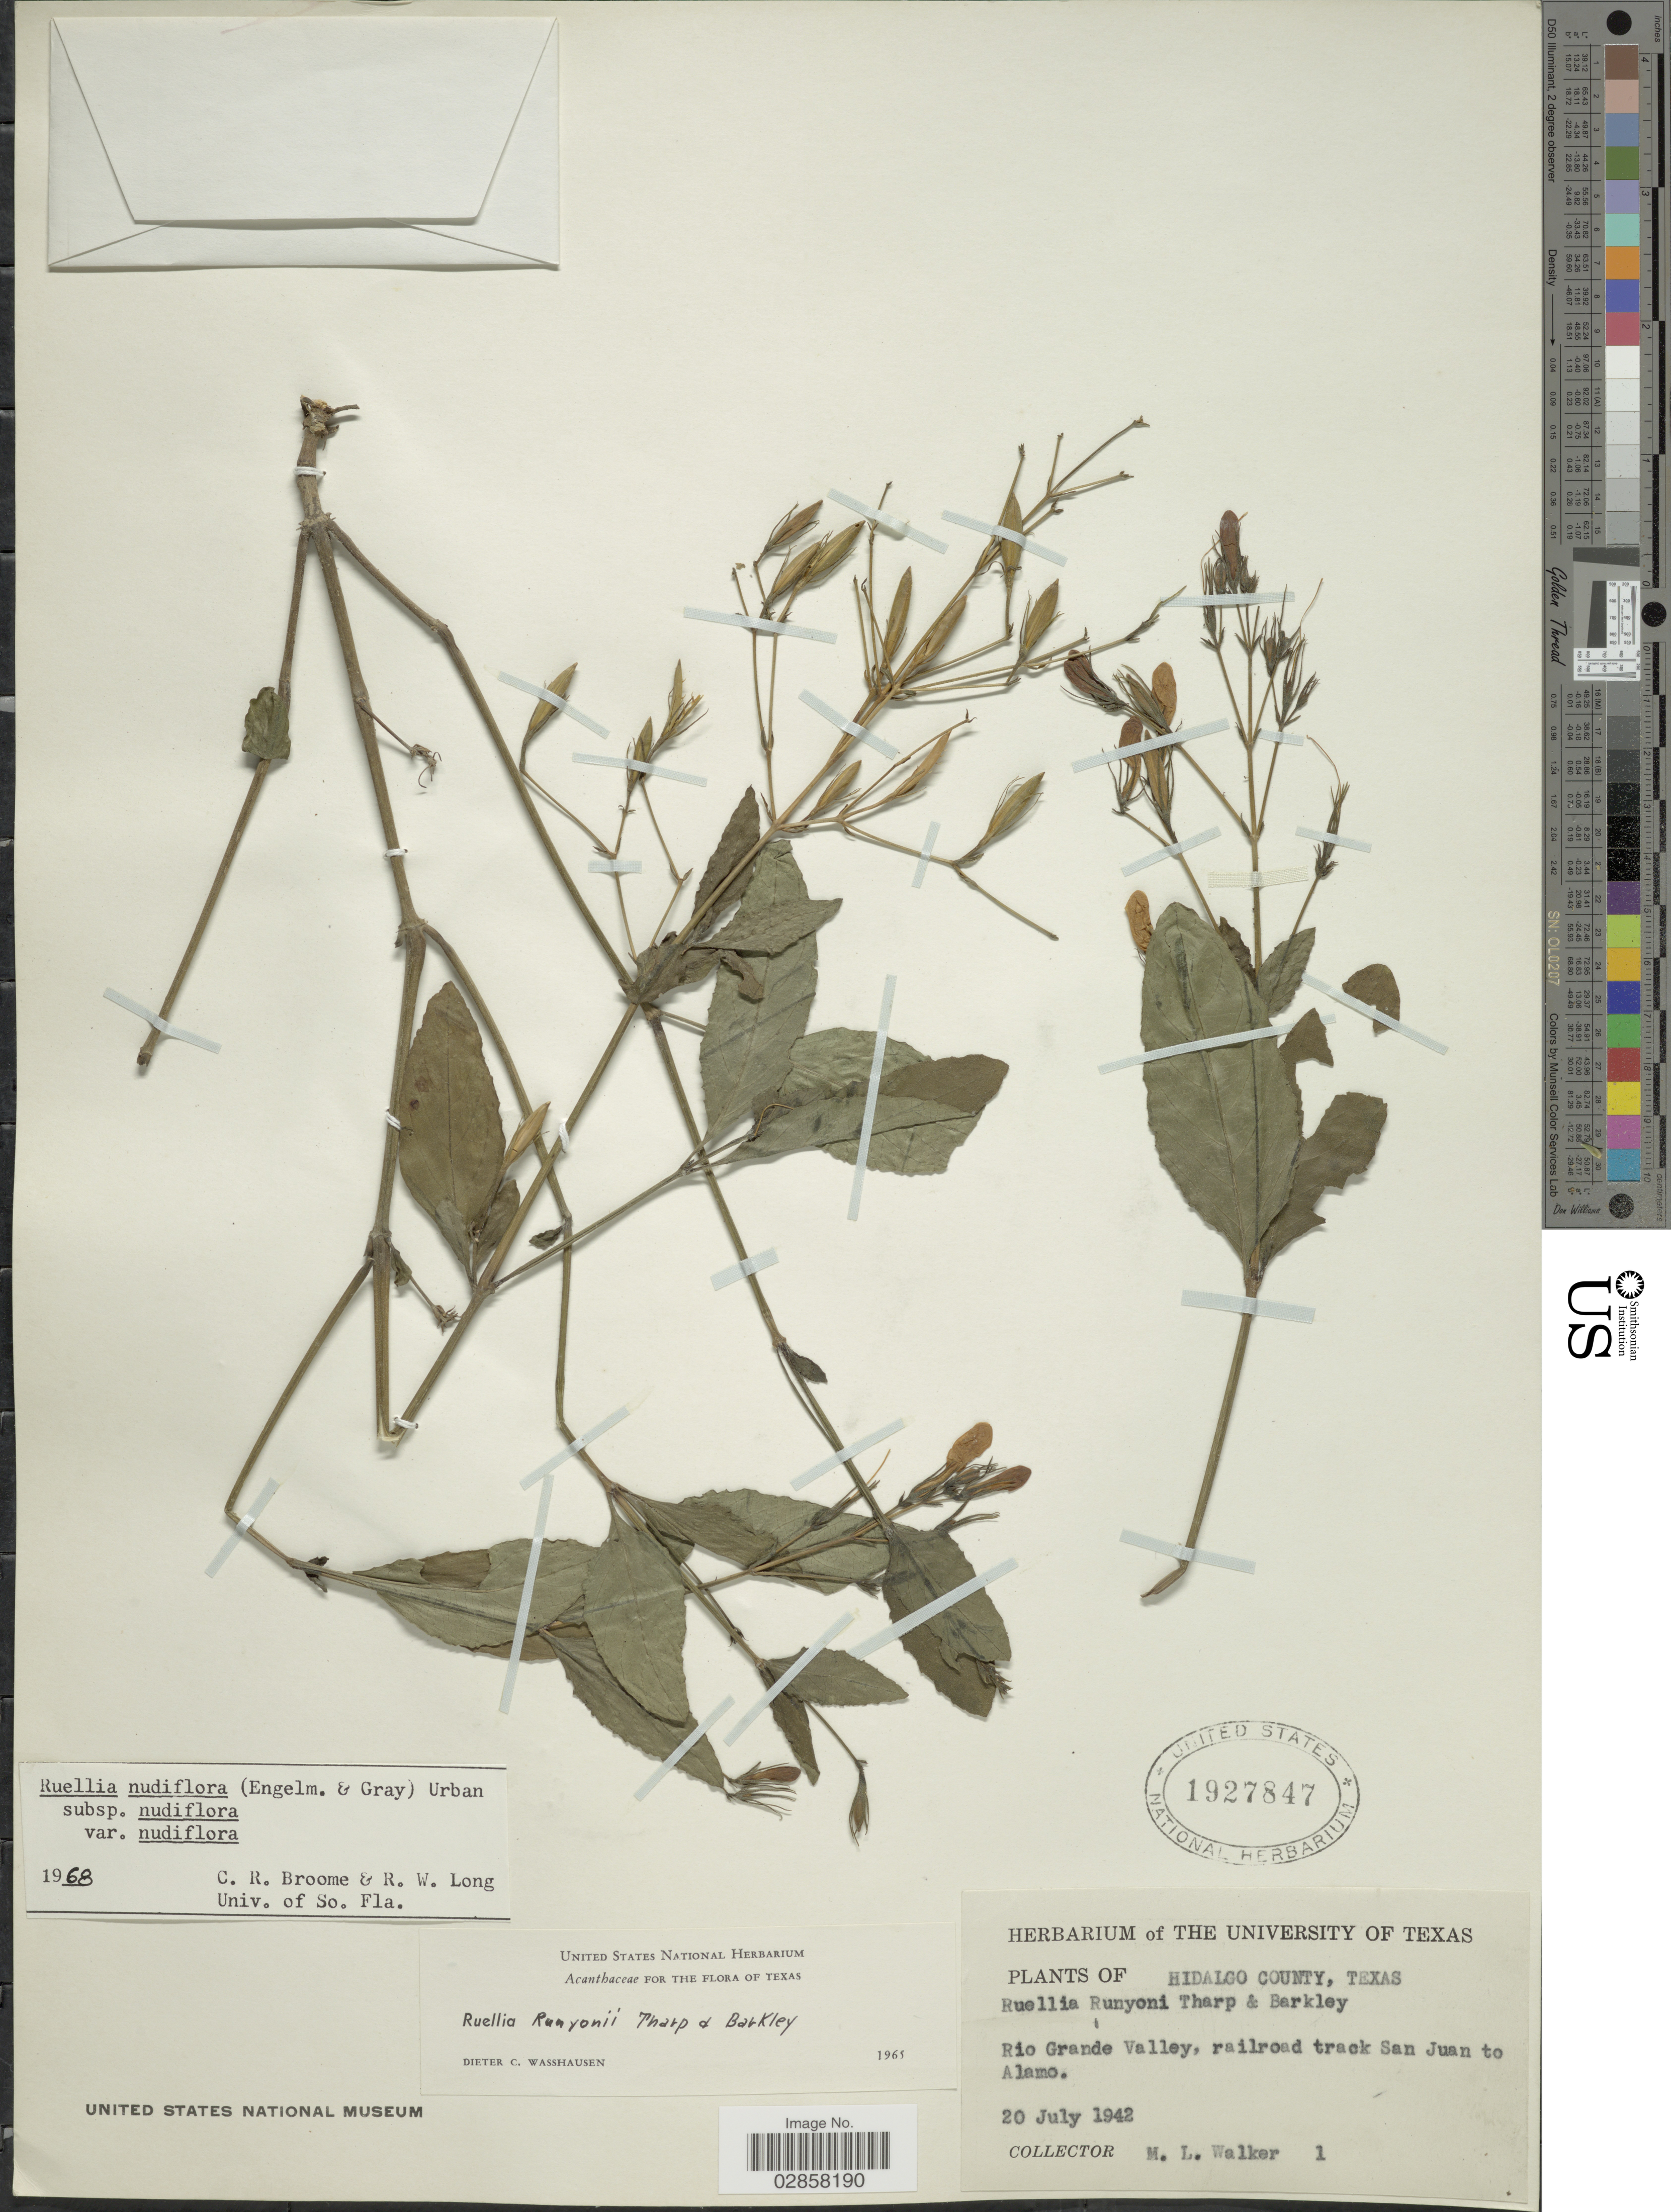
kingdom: Plantae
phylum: Tracheophyta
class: Magnoliopsida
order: Lamiales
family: Acanthaceae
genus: Ruellia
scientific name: Ruellia runyonii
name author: Tharp & F.A. Barkley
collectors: M. Walker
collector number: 1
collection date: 1942-07-20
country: United States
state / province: Texas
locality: Hidalgo County. Rio Grande Valley, railroad track San Juan to Alamo.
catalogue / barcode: US 1927847